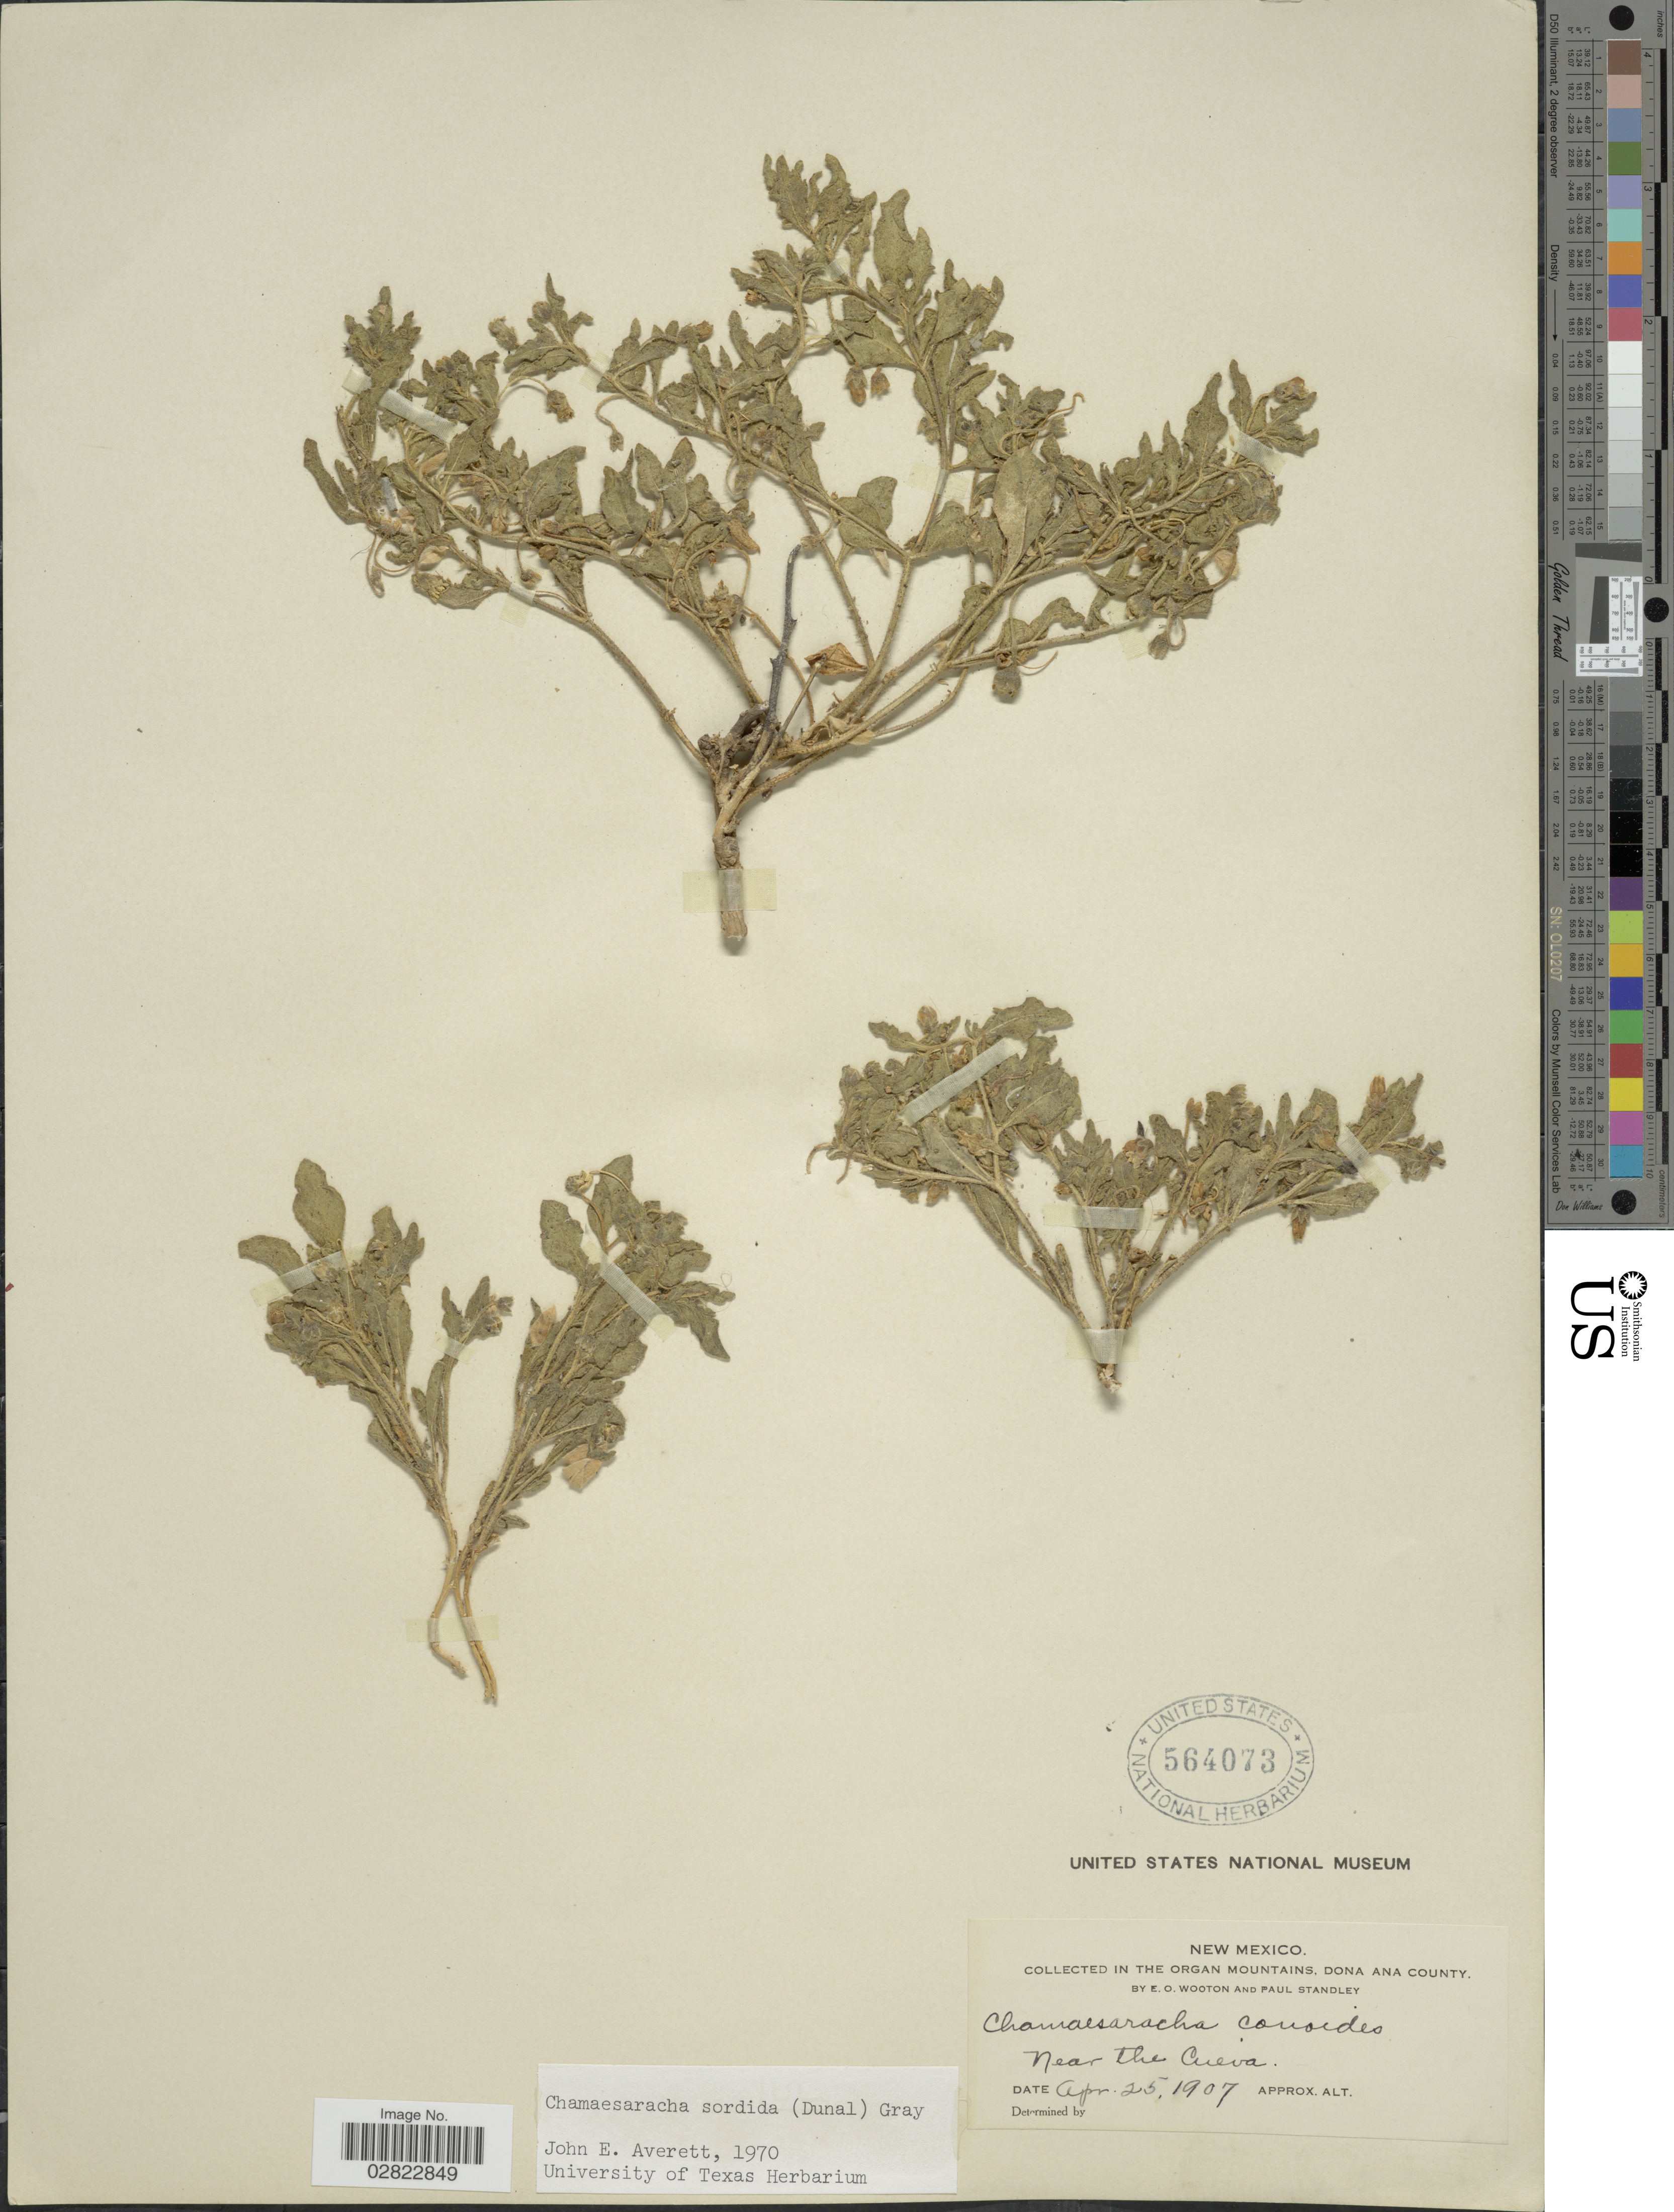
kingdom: Plantae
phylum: Tracheophyta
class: Magnoliopsida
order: Solanales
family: Solanaceae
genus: Chamaesaracha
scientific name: Chamaesaracha sordida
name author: (Dunal) S.F. Gray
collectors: E. O. Wooton & P. C. Standley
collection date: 1907-04-25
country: United States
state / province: New Mexico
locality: Organ Mountains, Dona Ana County, Near the Cueva.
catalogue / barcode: US 564073